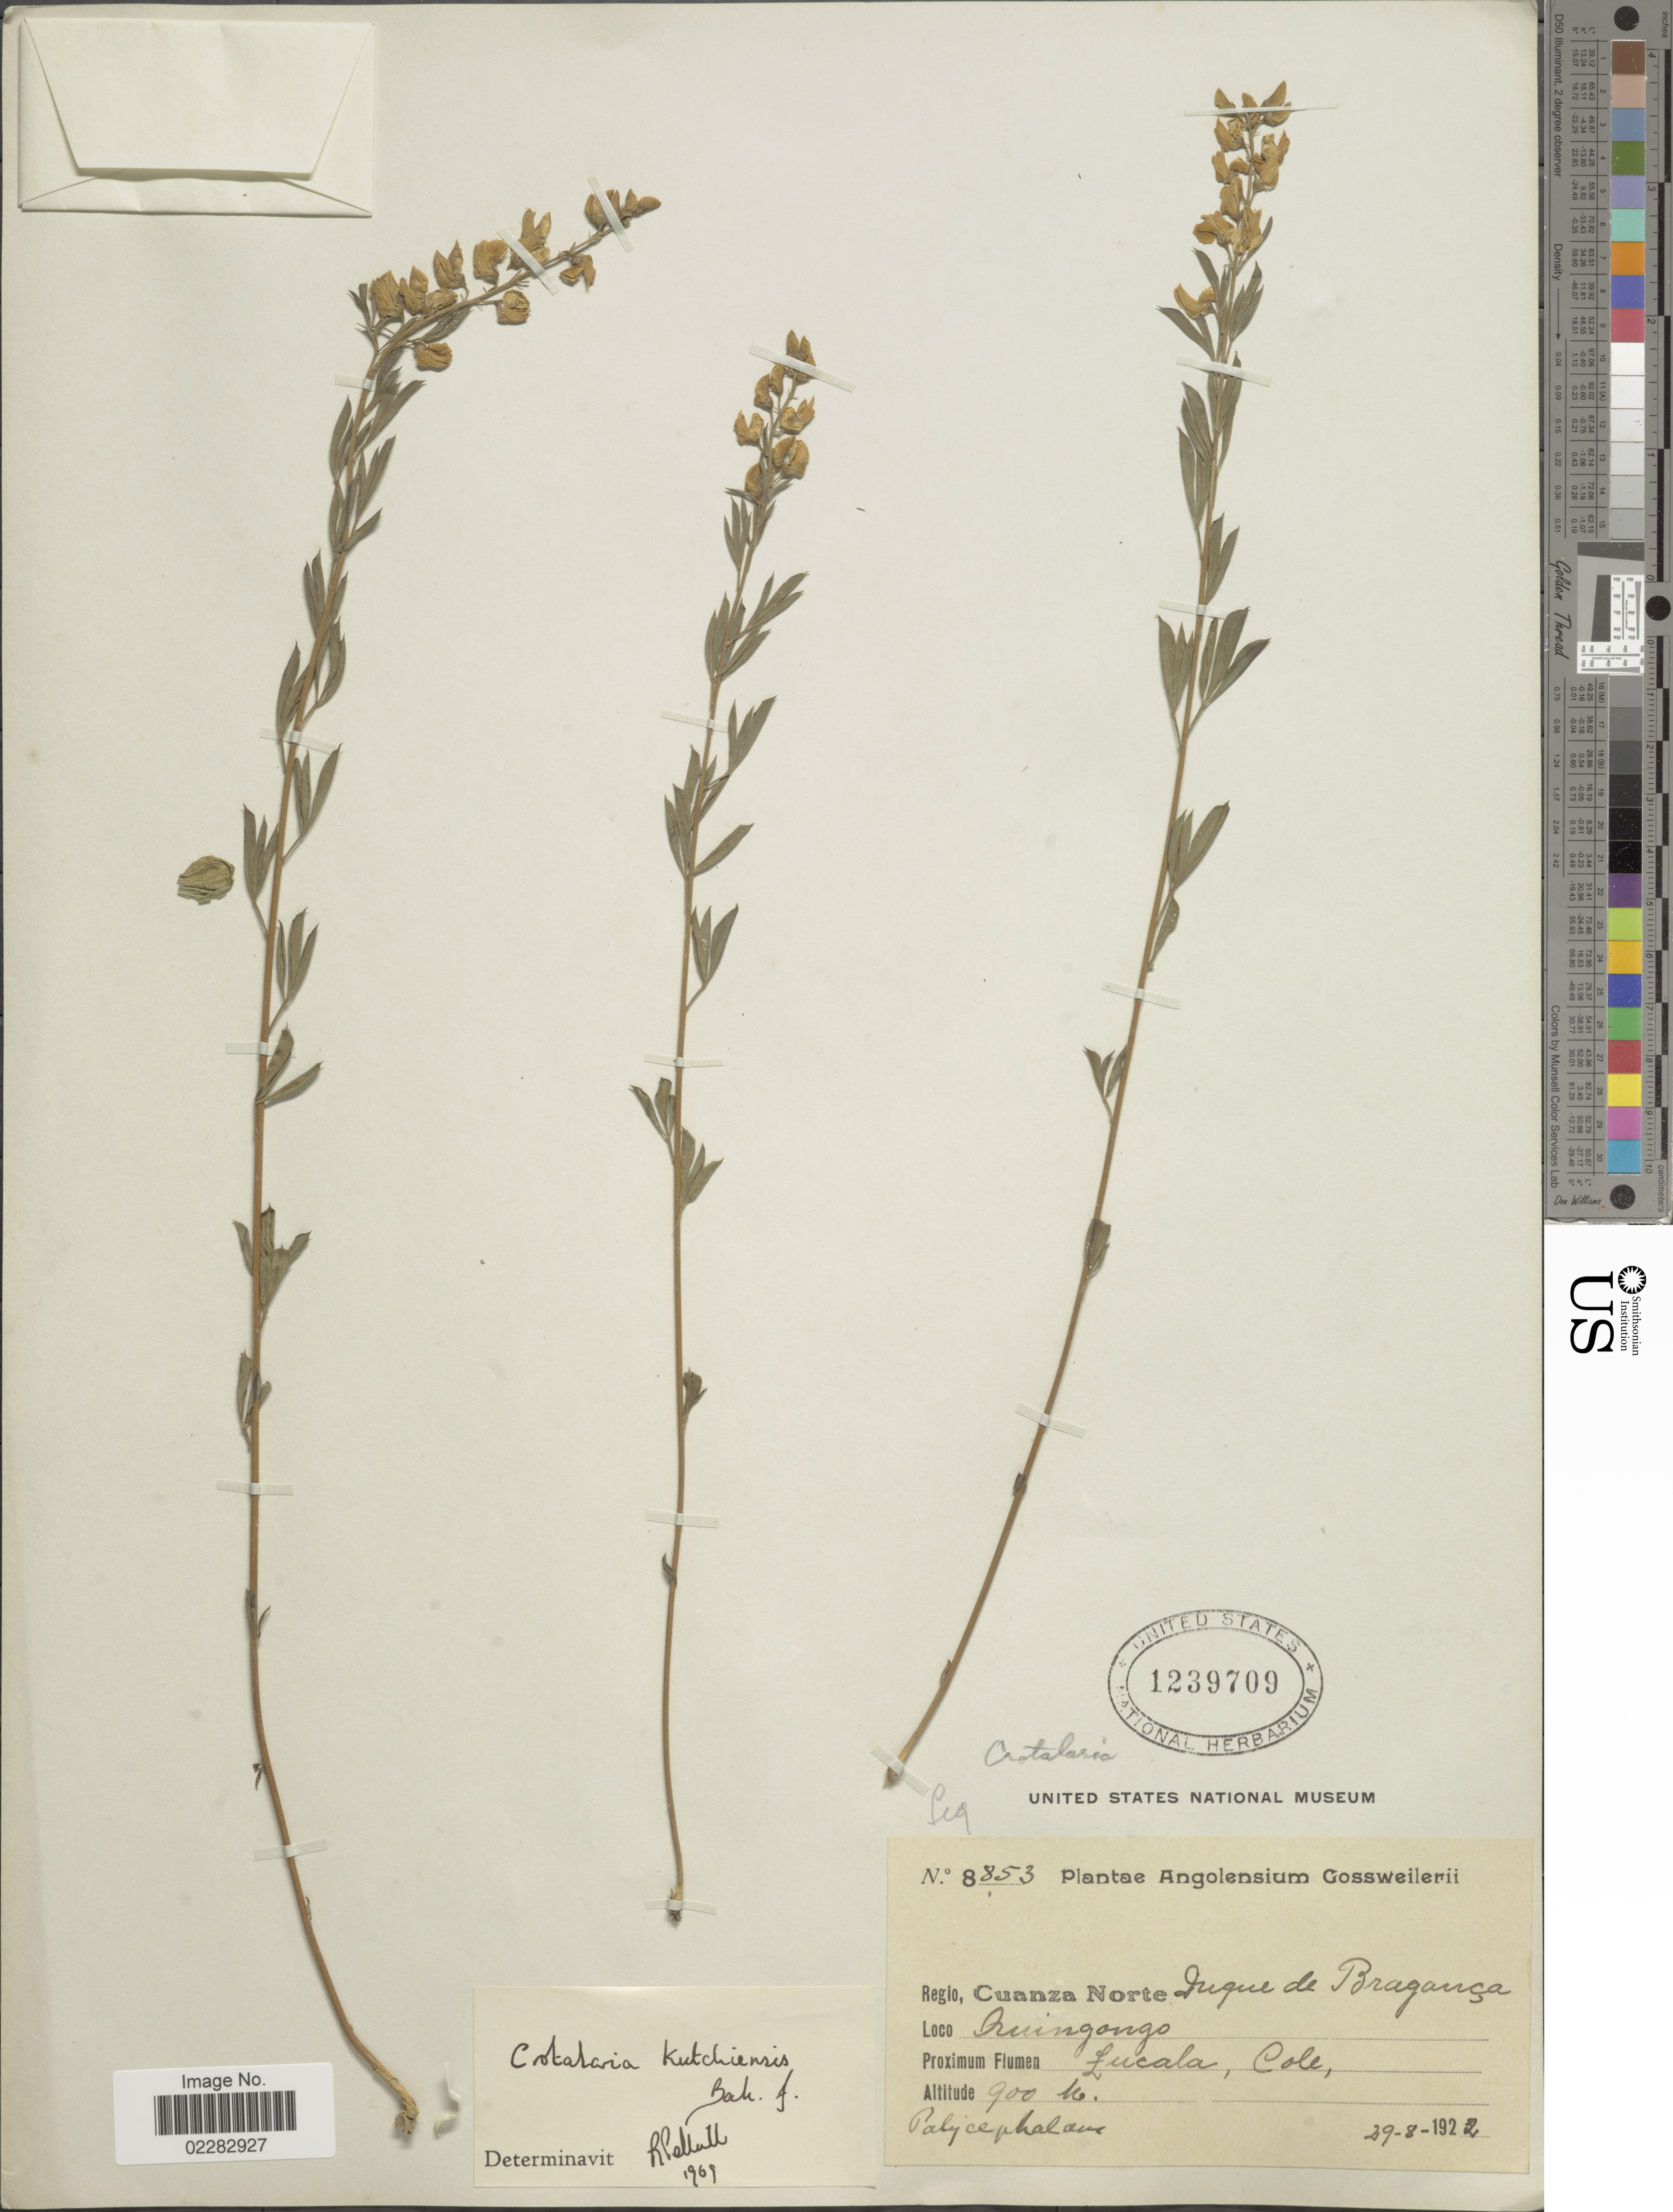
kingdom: Plantae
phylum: Tracheophyta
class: Magnoliopsida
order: Fabales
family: Fabaceae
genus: Crotalaria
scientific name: Crotalaria kutchiensis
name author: Baker f.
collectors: -. Gossweiler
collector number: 8853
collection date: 1922-08-29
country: Angola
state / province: Cuanza Norte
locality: Duque de Bragança, Quingongo, Lucala, Cole.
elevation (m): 900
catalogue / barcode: US 1239709